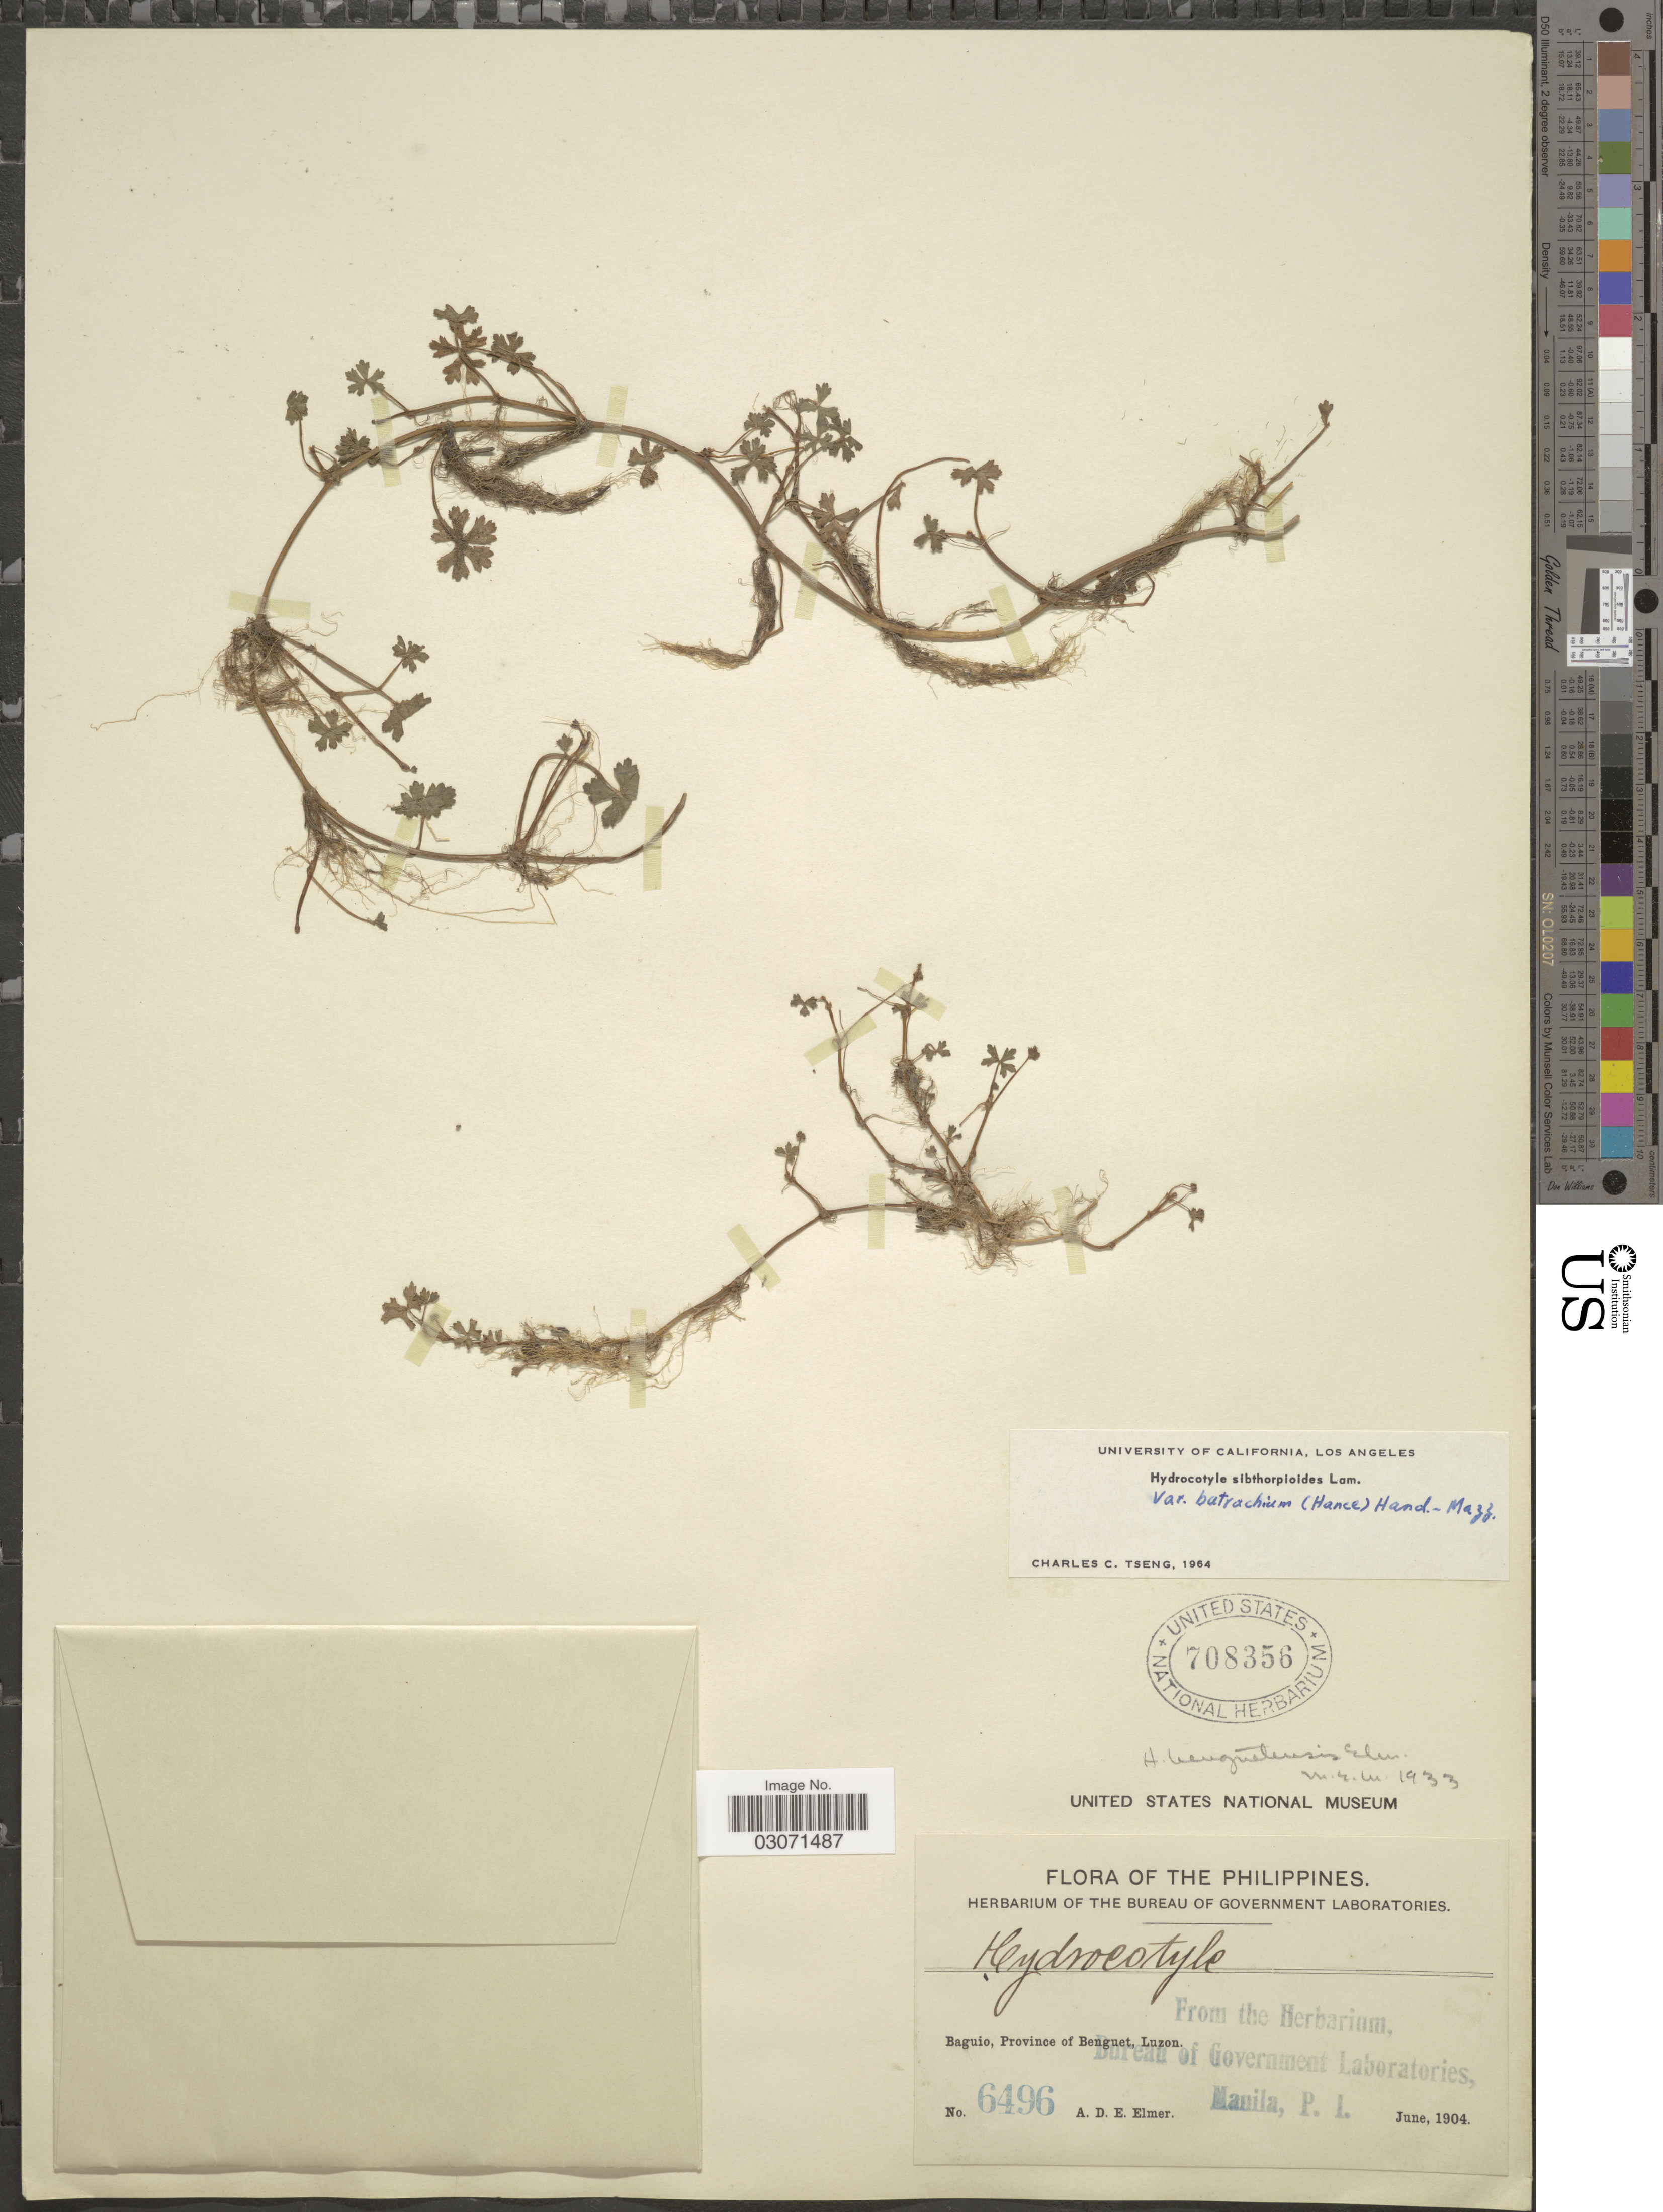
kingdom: Plantae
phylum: Tracheophyta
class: Magnoliopsida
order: Apiales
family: Araliaceae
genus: Hydrocotyle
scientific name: Hydrocotyle sibthorpioides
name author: Lam.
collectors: A. D. E. Elmer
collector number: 6496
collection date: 1904-06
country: Philippines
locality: Baguio, Province of Benguet, Luzon.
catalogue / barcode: US 708356